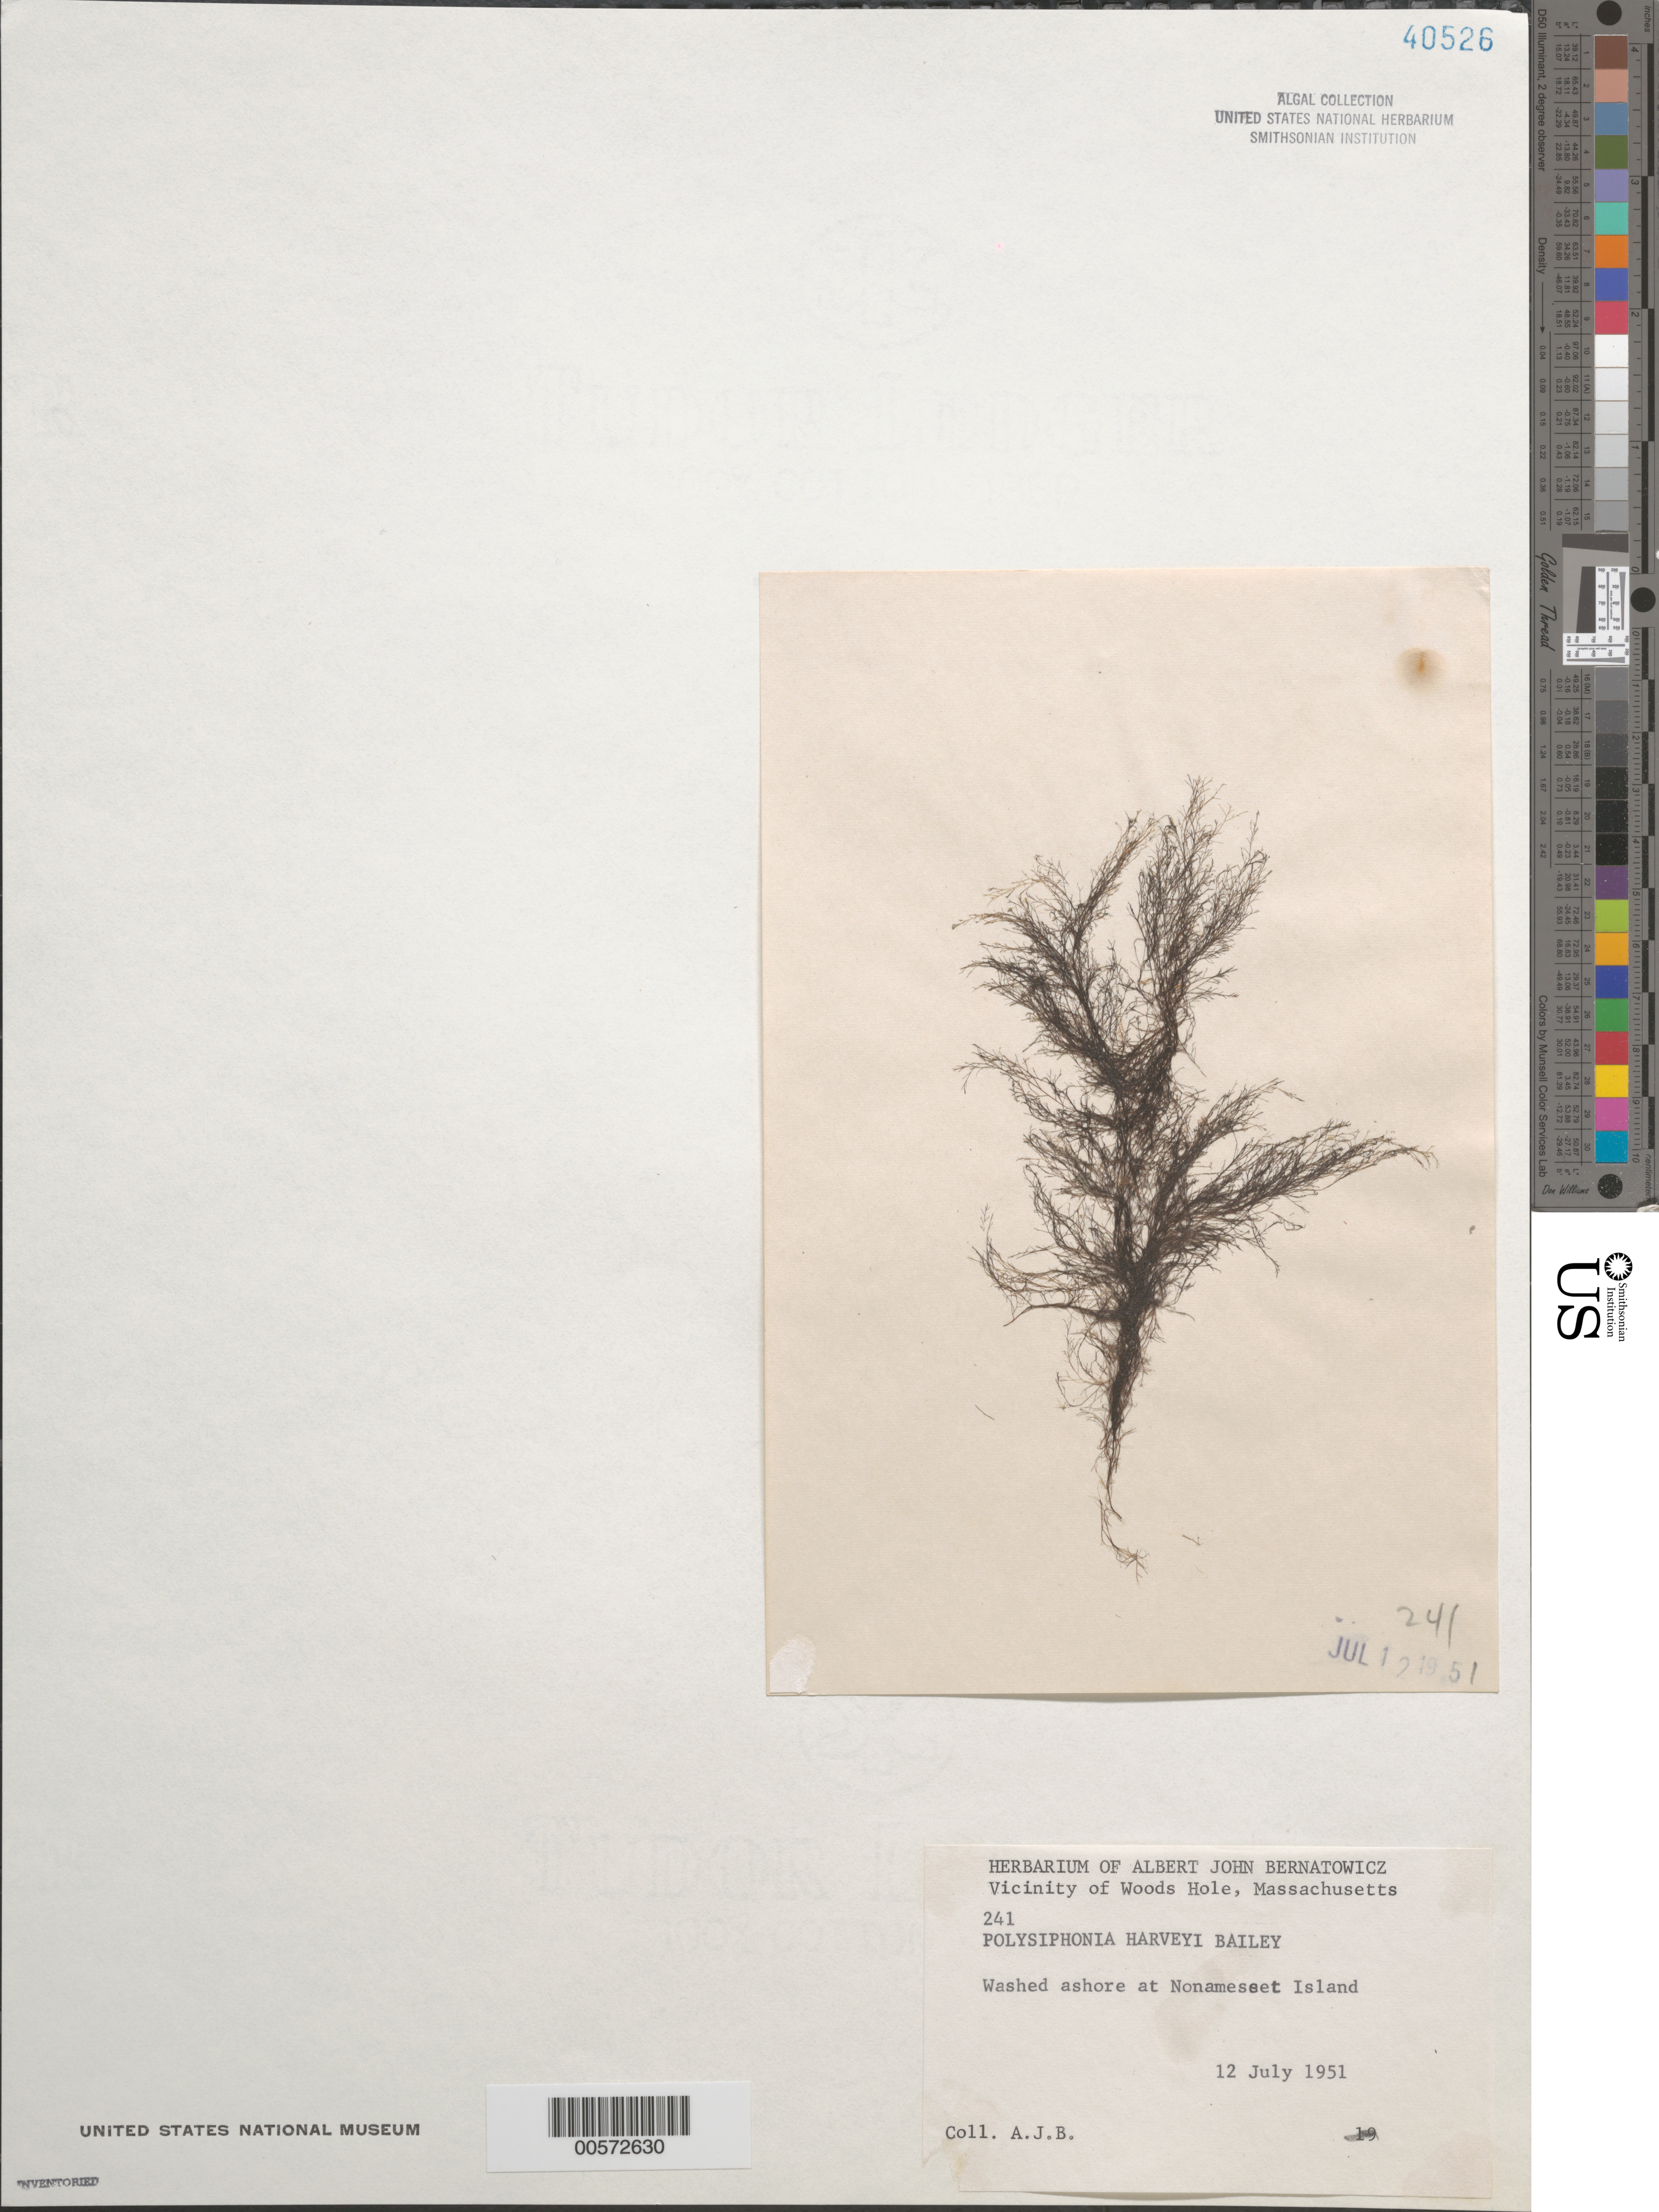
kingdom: Plantae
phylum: Rhodophyta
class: Florideophyceae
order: Ceramiales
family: Rhodomelaceae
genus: Melanothamnus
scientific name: Melanothamnus harveyi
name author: (Bailey) Diaz-Tapia & C.A. Maggs in Diaz-Tapia et al.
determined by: Algae name updating Project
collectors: A. Bernatowicz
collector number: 241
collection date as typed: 12 Jul 1951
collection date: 1951-07-12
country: United States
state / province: Massachusetts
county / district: Dukes County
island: Nonamesset Island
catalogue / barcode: US 40526